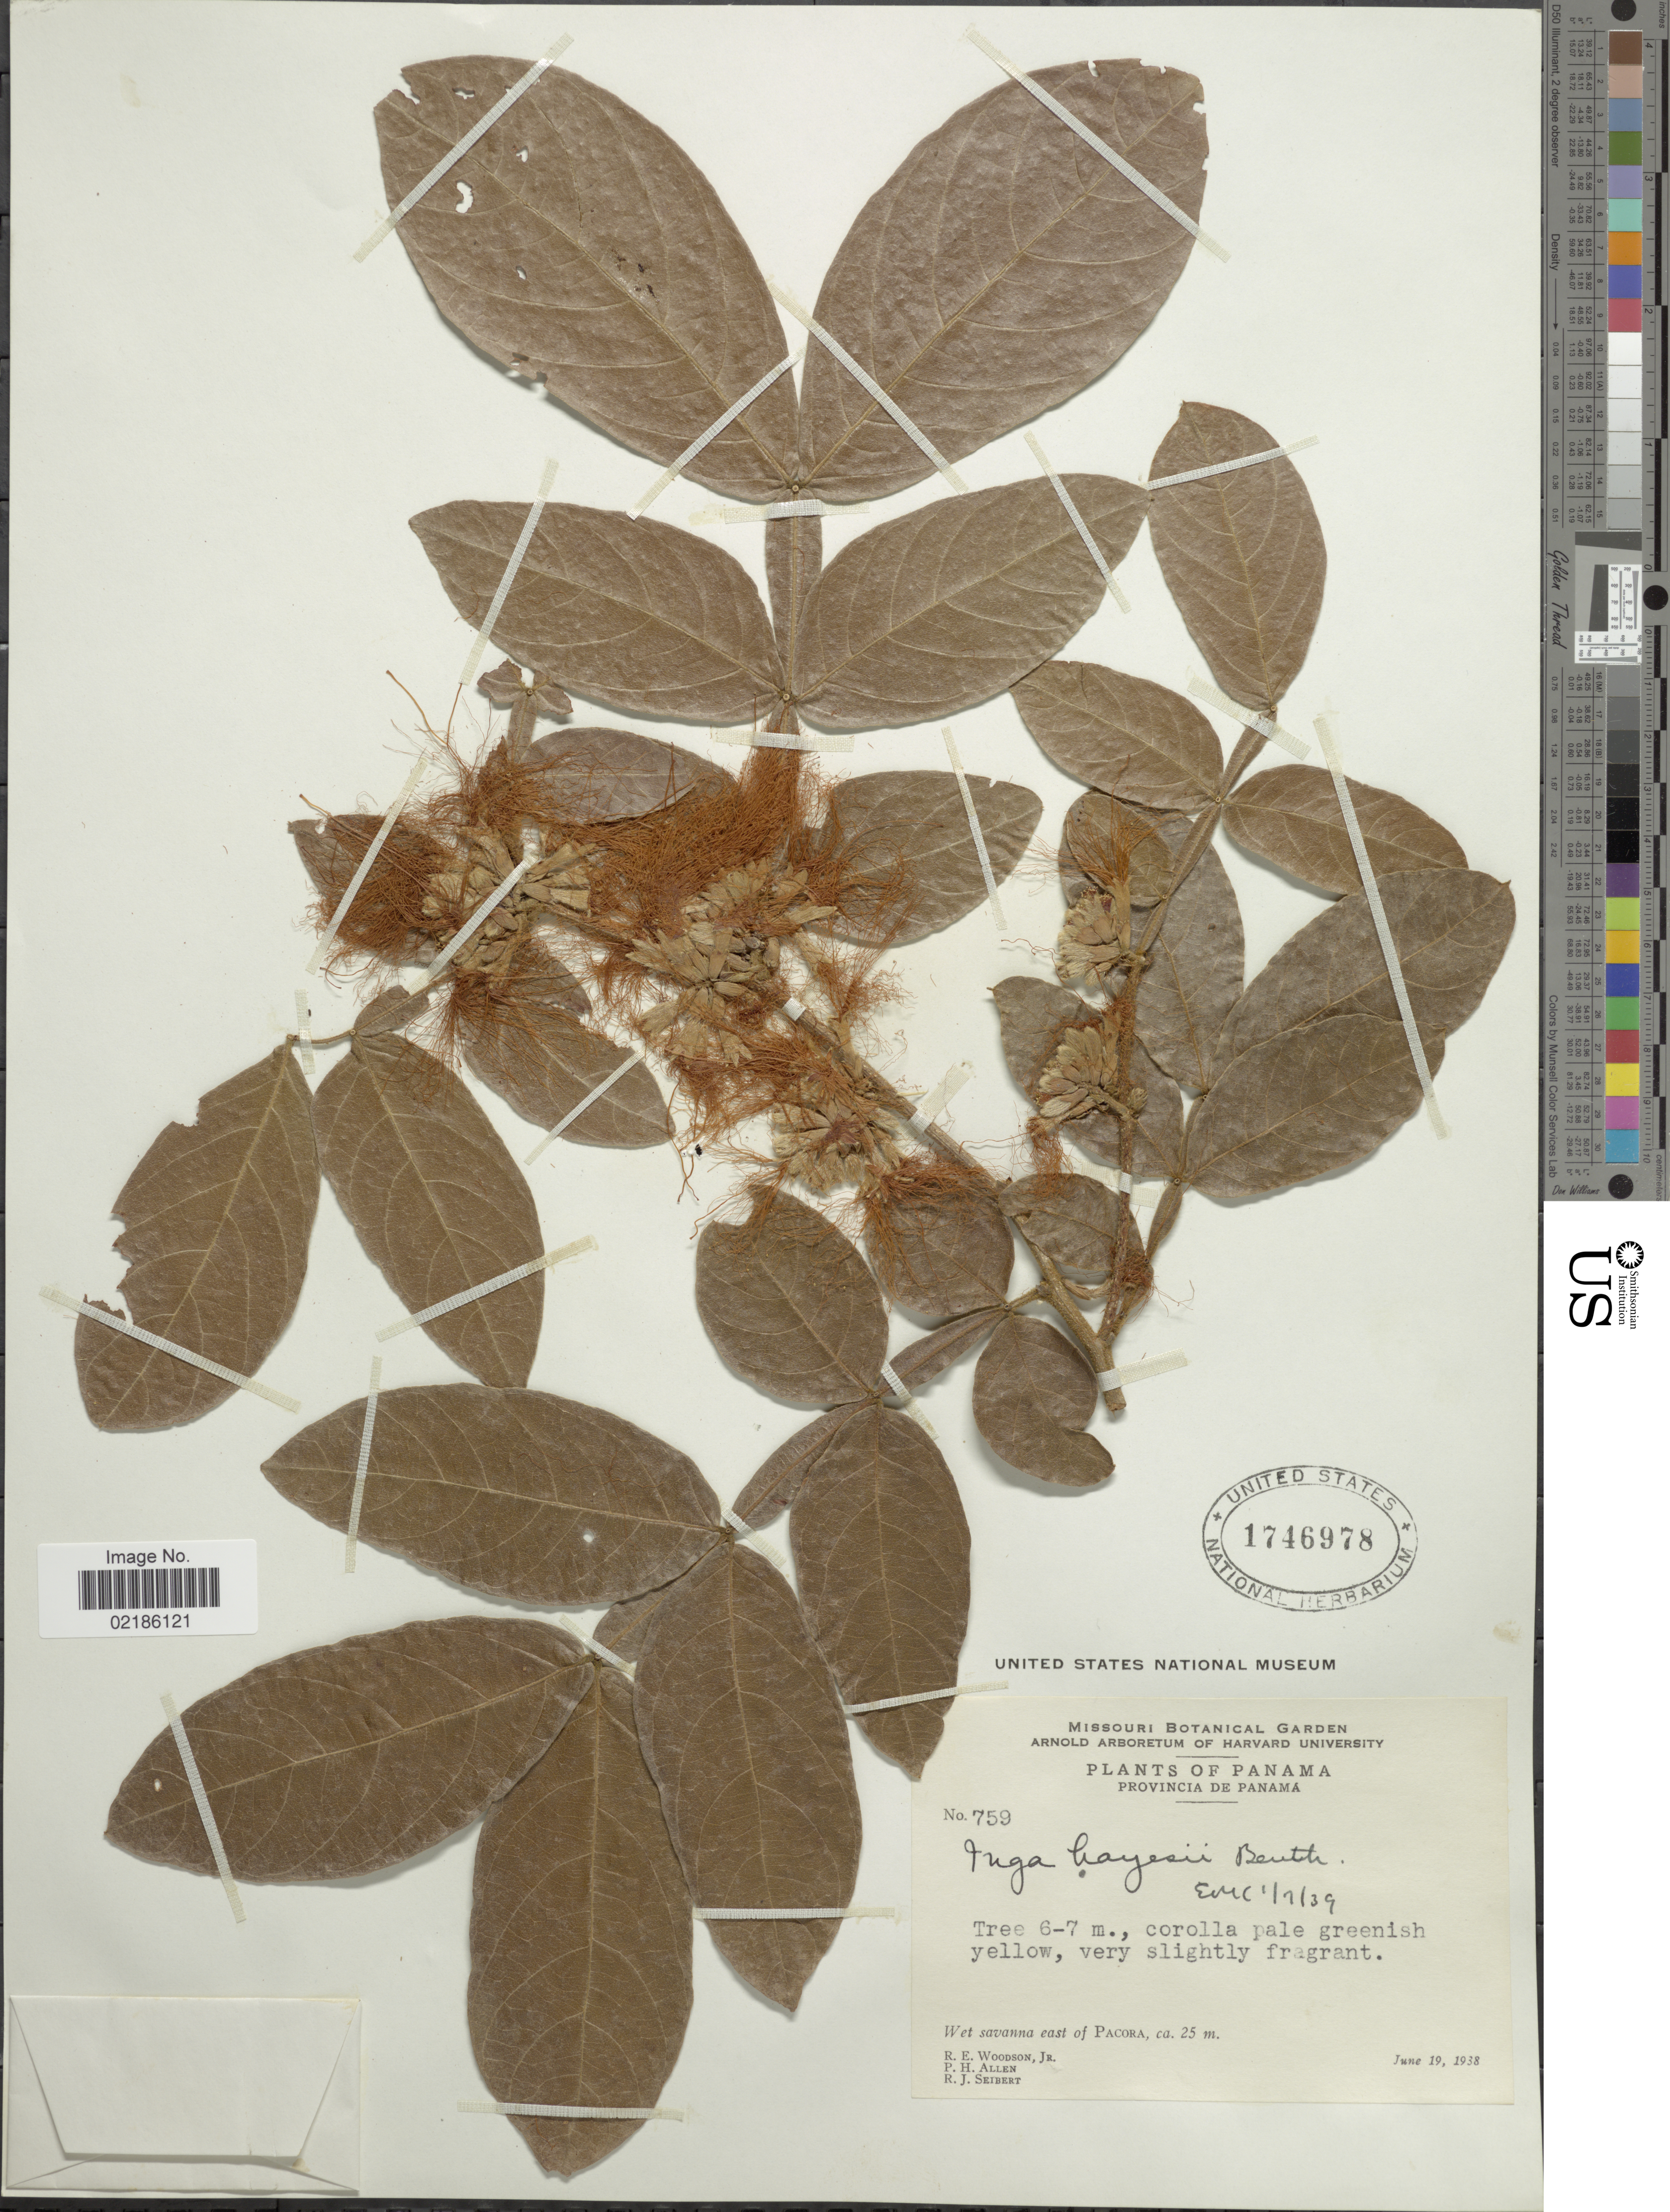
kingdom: Plantae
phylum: Tracheophyta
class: Magnoliopsida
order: Fabales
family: Fabaceae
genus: Inga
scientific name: Inga hayesii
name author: Benth.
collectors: R. E. Woodson, P. H. Allen & R. J. Seibert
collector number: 759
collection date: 1938-06-19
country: Panama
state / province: Panamá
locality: Wet savanna east of Pacora.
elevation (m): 25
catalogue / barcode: US 1746978